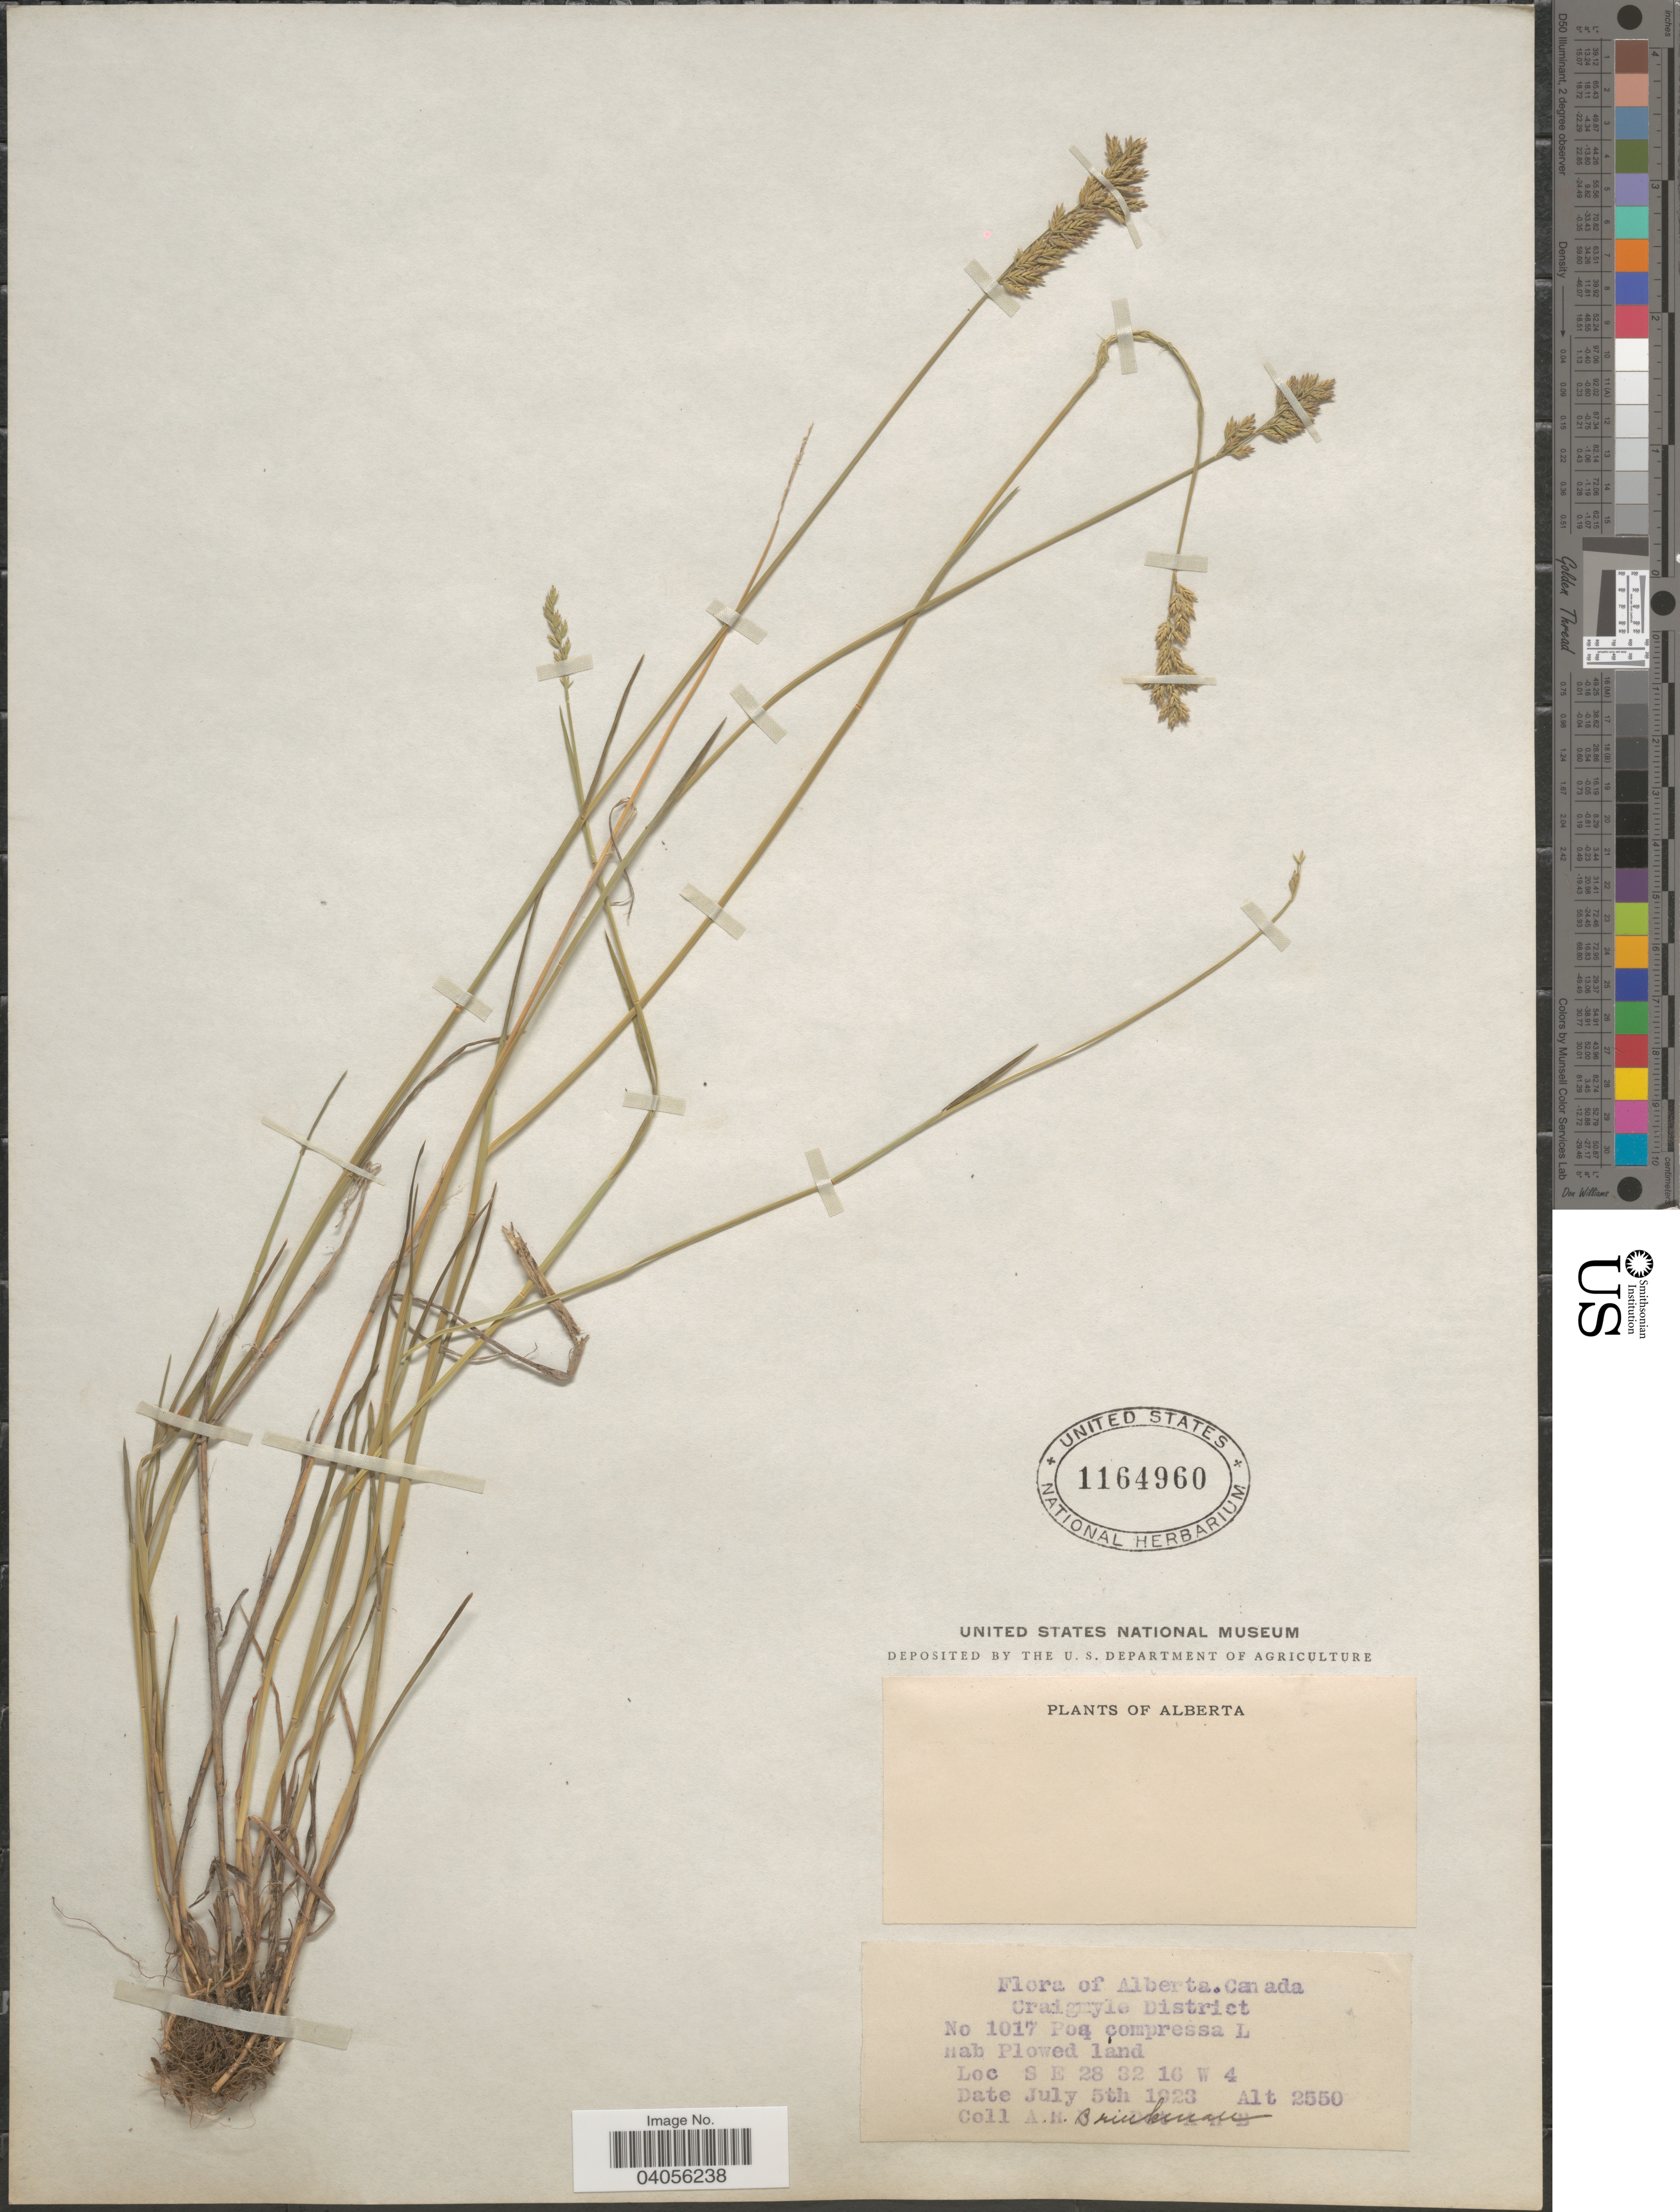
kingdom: Plantae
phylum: Tracheophyta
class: Liliopsida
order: Poales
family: Poaceae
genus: Poa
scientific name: Poa compressa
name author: L.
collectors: A. Brinkman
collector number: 1017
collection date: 1923-07-05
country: Canada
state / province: Alberta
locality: Craigmyle District. S E 28 32 16 W 4.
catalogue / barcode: US 1164960